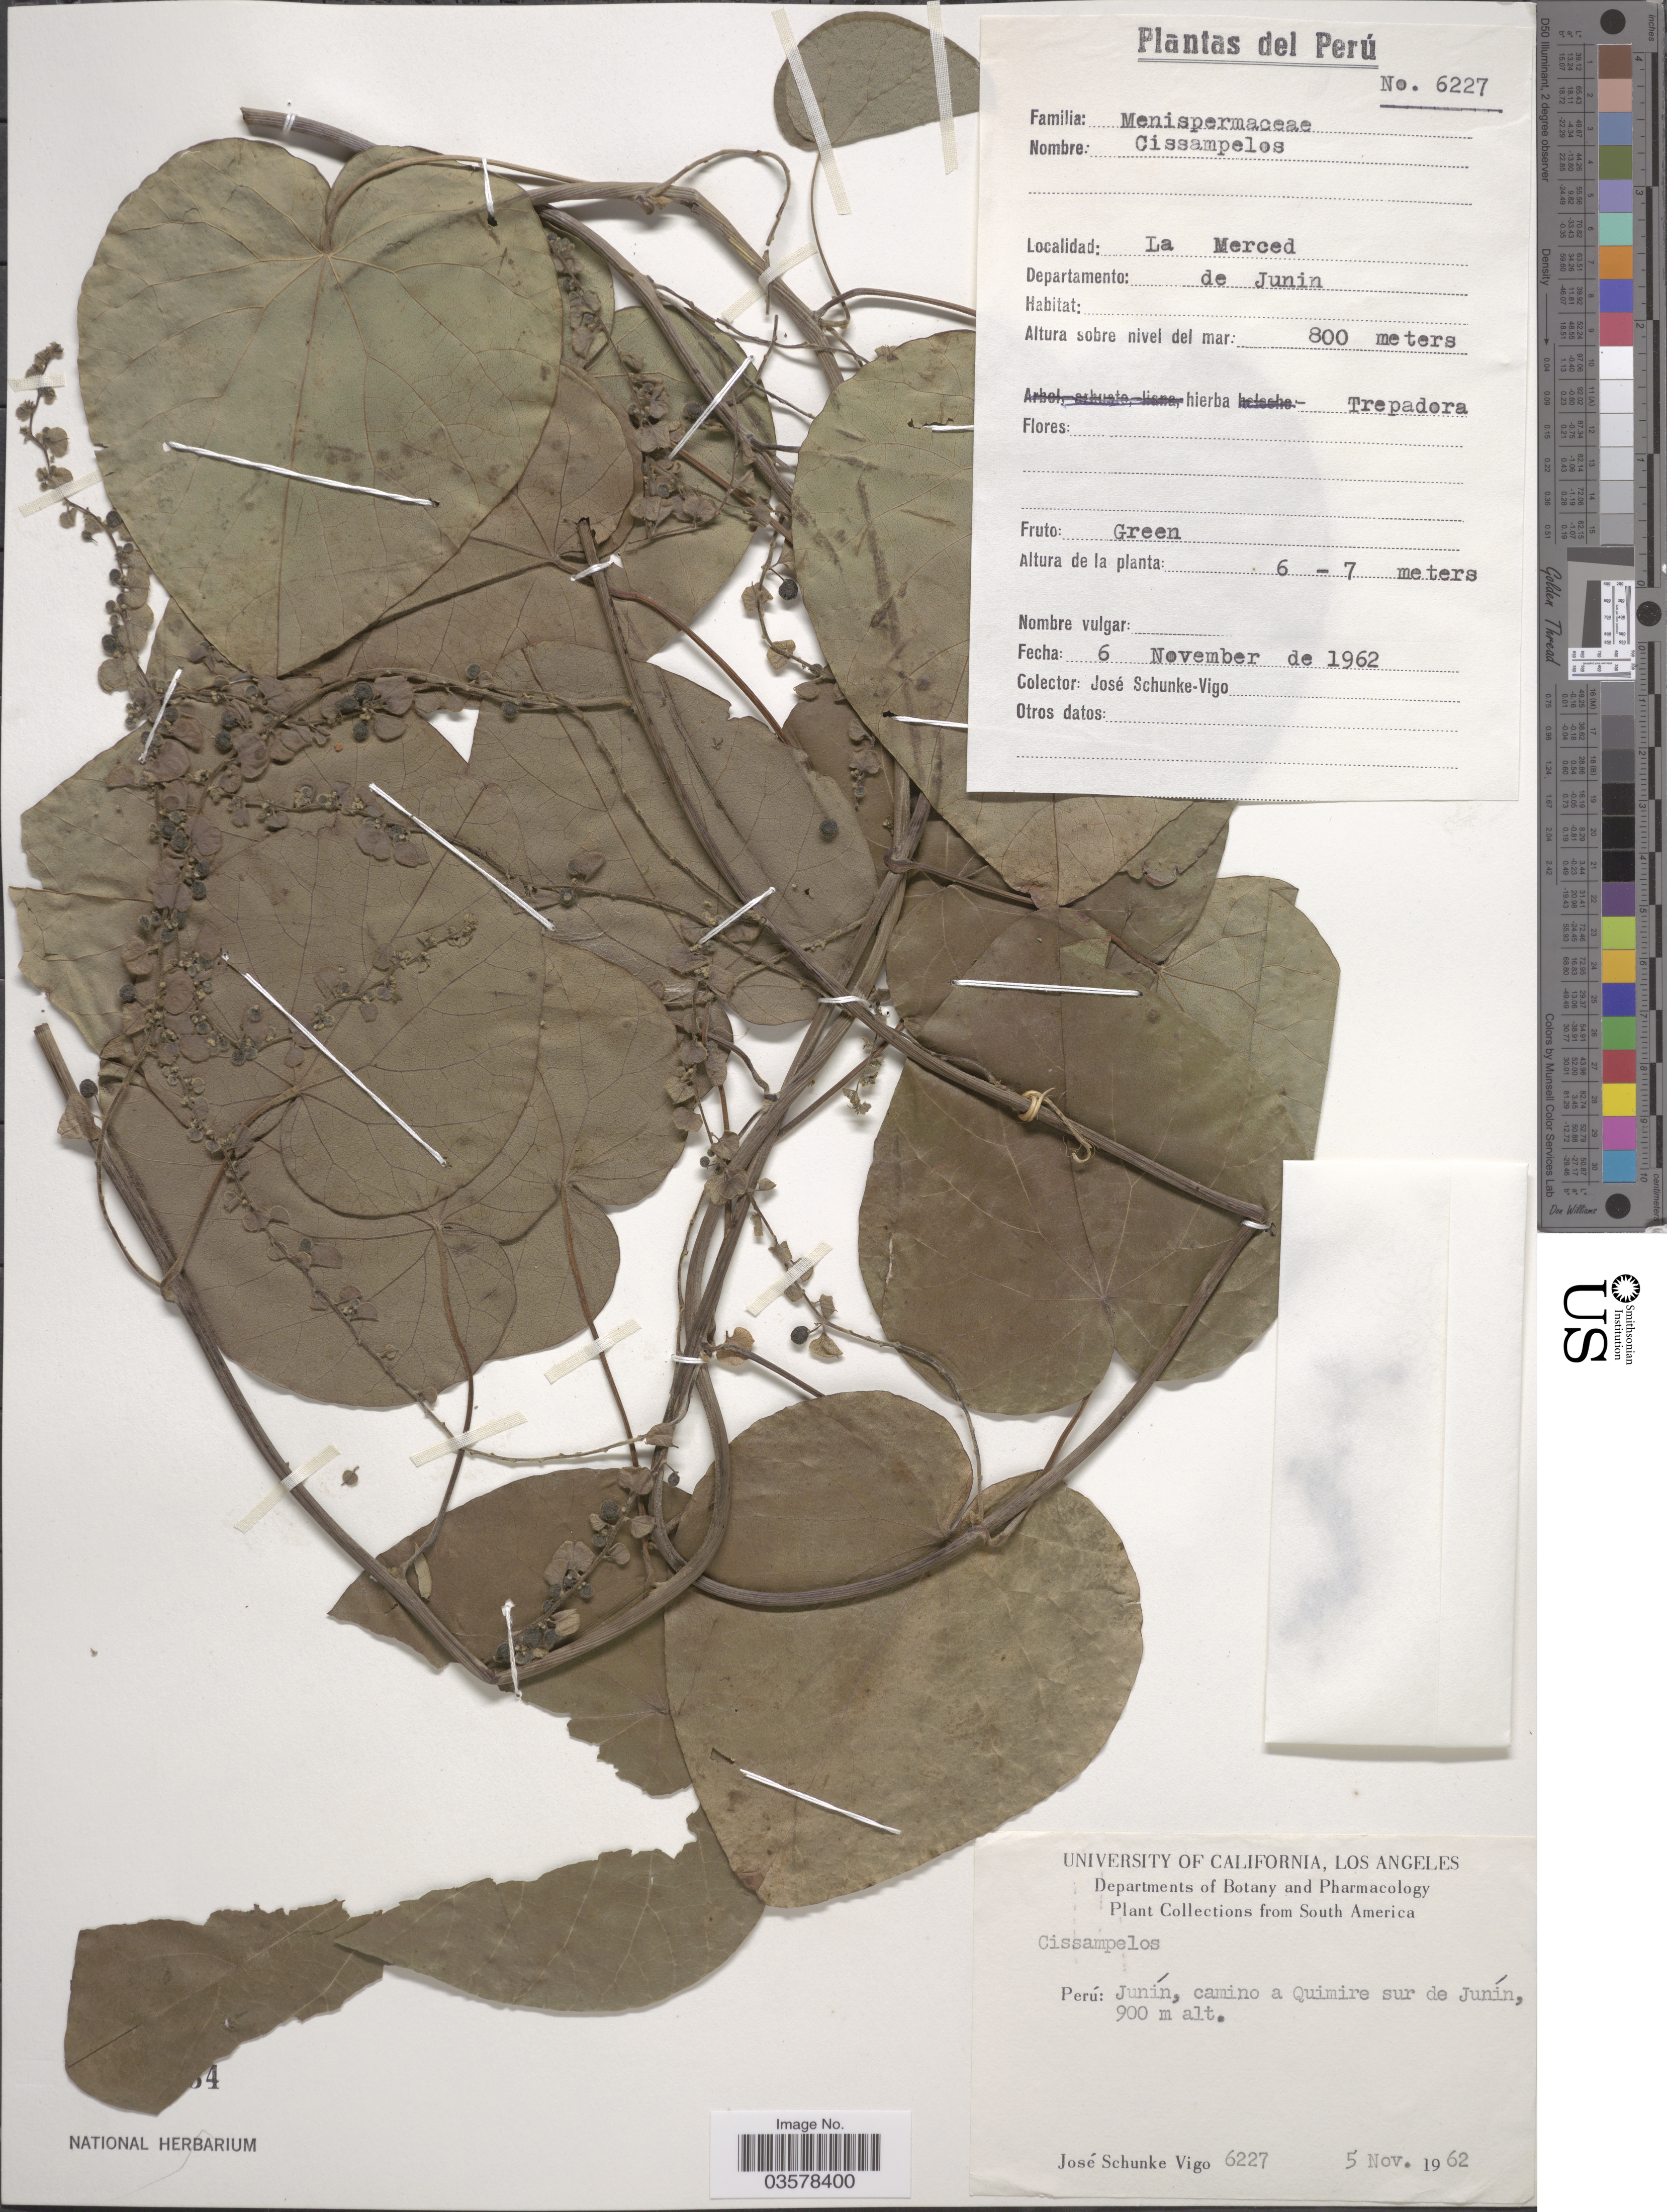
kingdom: Plantae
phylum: Tracheophyta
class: Magnoliopsida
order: Ranunculales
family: Menispermaceae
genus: Cissampelos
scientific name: Cissampelos sp.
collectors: J. Schunke Vigo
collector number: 6227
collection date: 1962-11-05/1962-11-06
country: Peru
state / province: Junín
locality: La Merced. Departamento de Junin. Junín, camino a Quimire sur de Junín.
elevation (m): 800